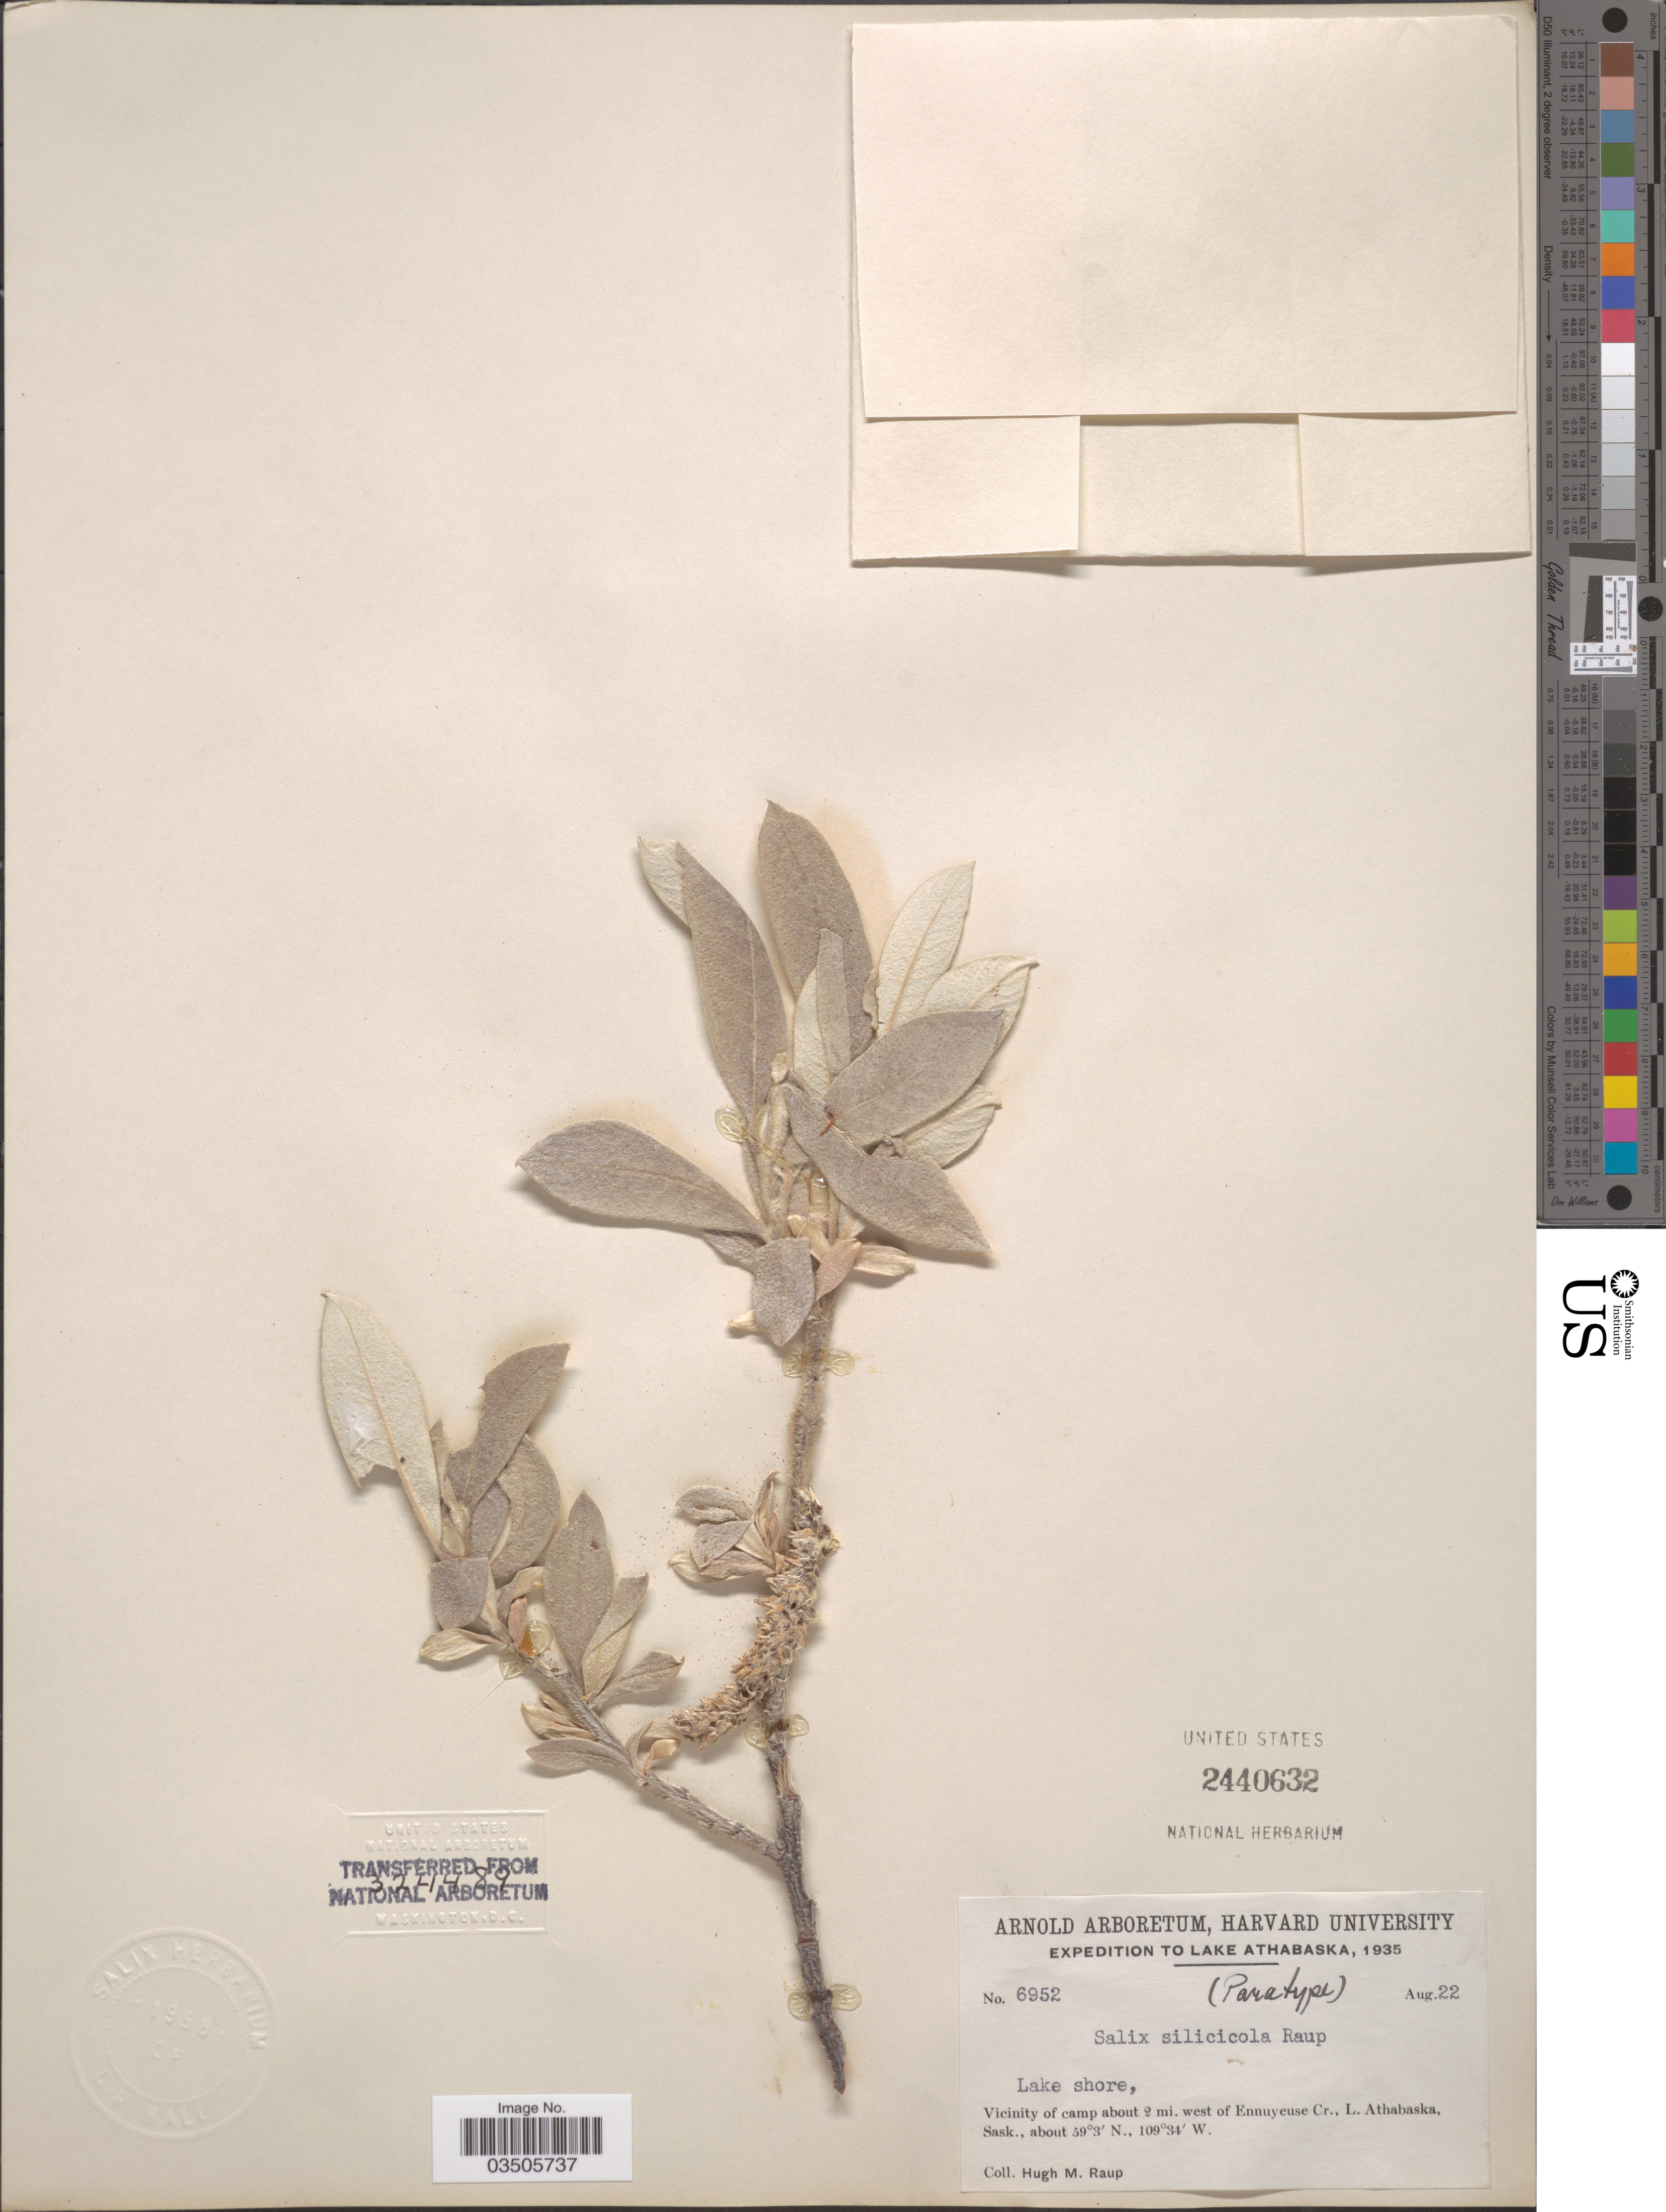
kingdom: Plantae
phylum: Tracheophyta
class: Magnoliopsida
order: Malpighiales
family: Salicaceae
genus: Salix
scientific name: Salix silicicola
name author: Raup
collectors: H. Raup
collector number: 6952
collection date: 1935-08-22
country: Canada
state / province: Saskatchewan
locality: Lake Athabaska. Lake shore, Vicinity of camp about 2 mi. west of Ennuyeuse Cr., L. Athabaska.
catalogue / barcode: US 2440632